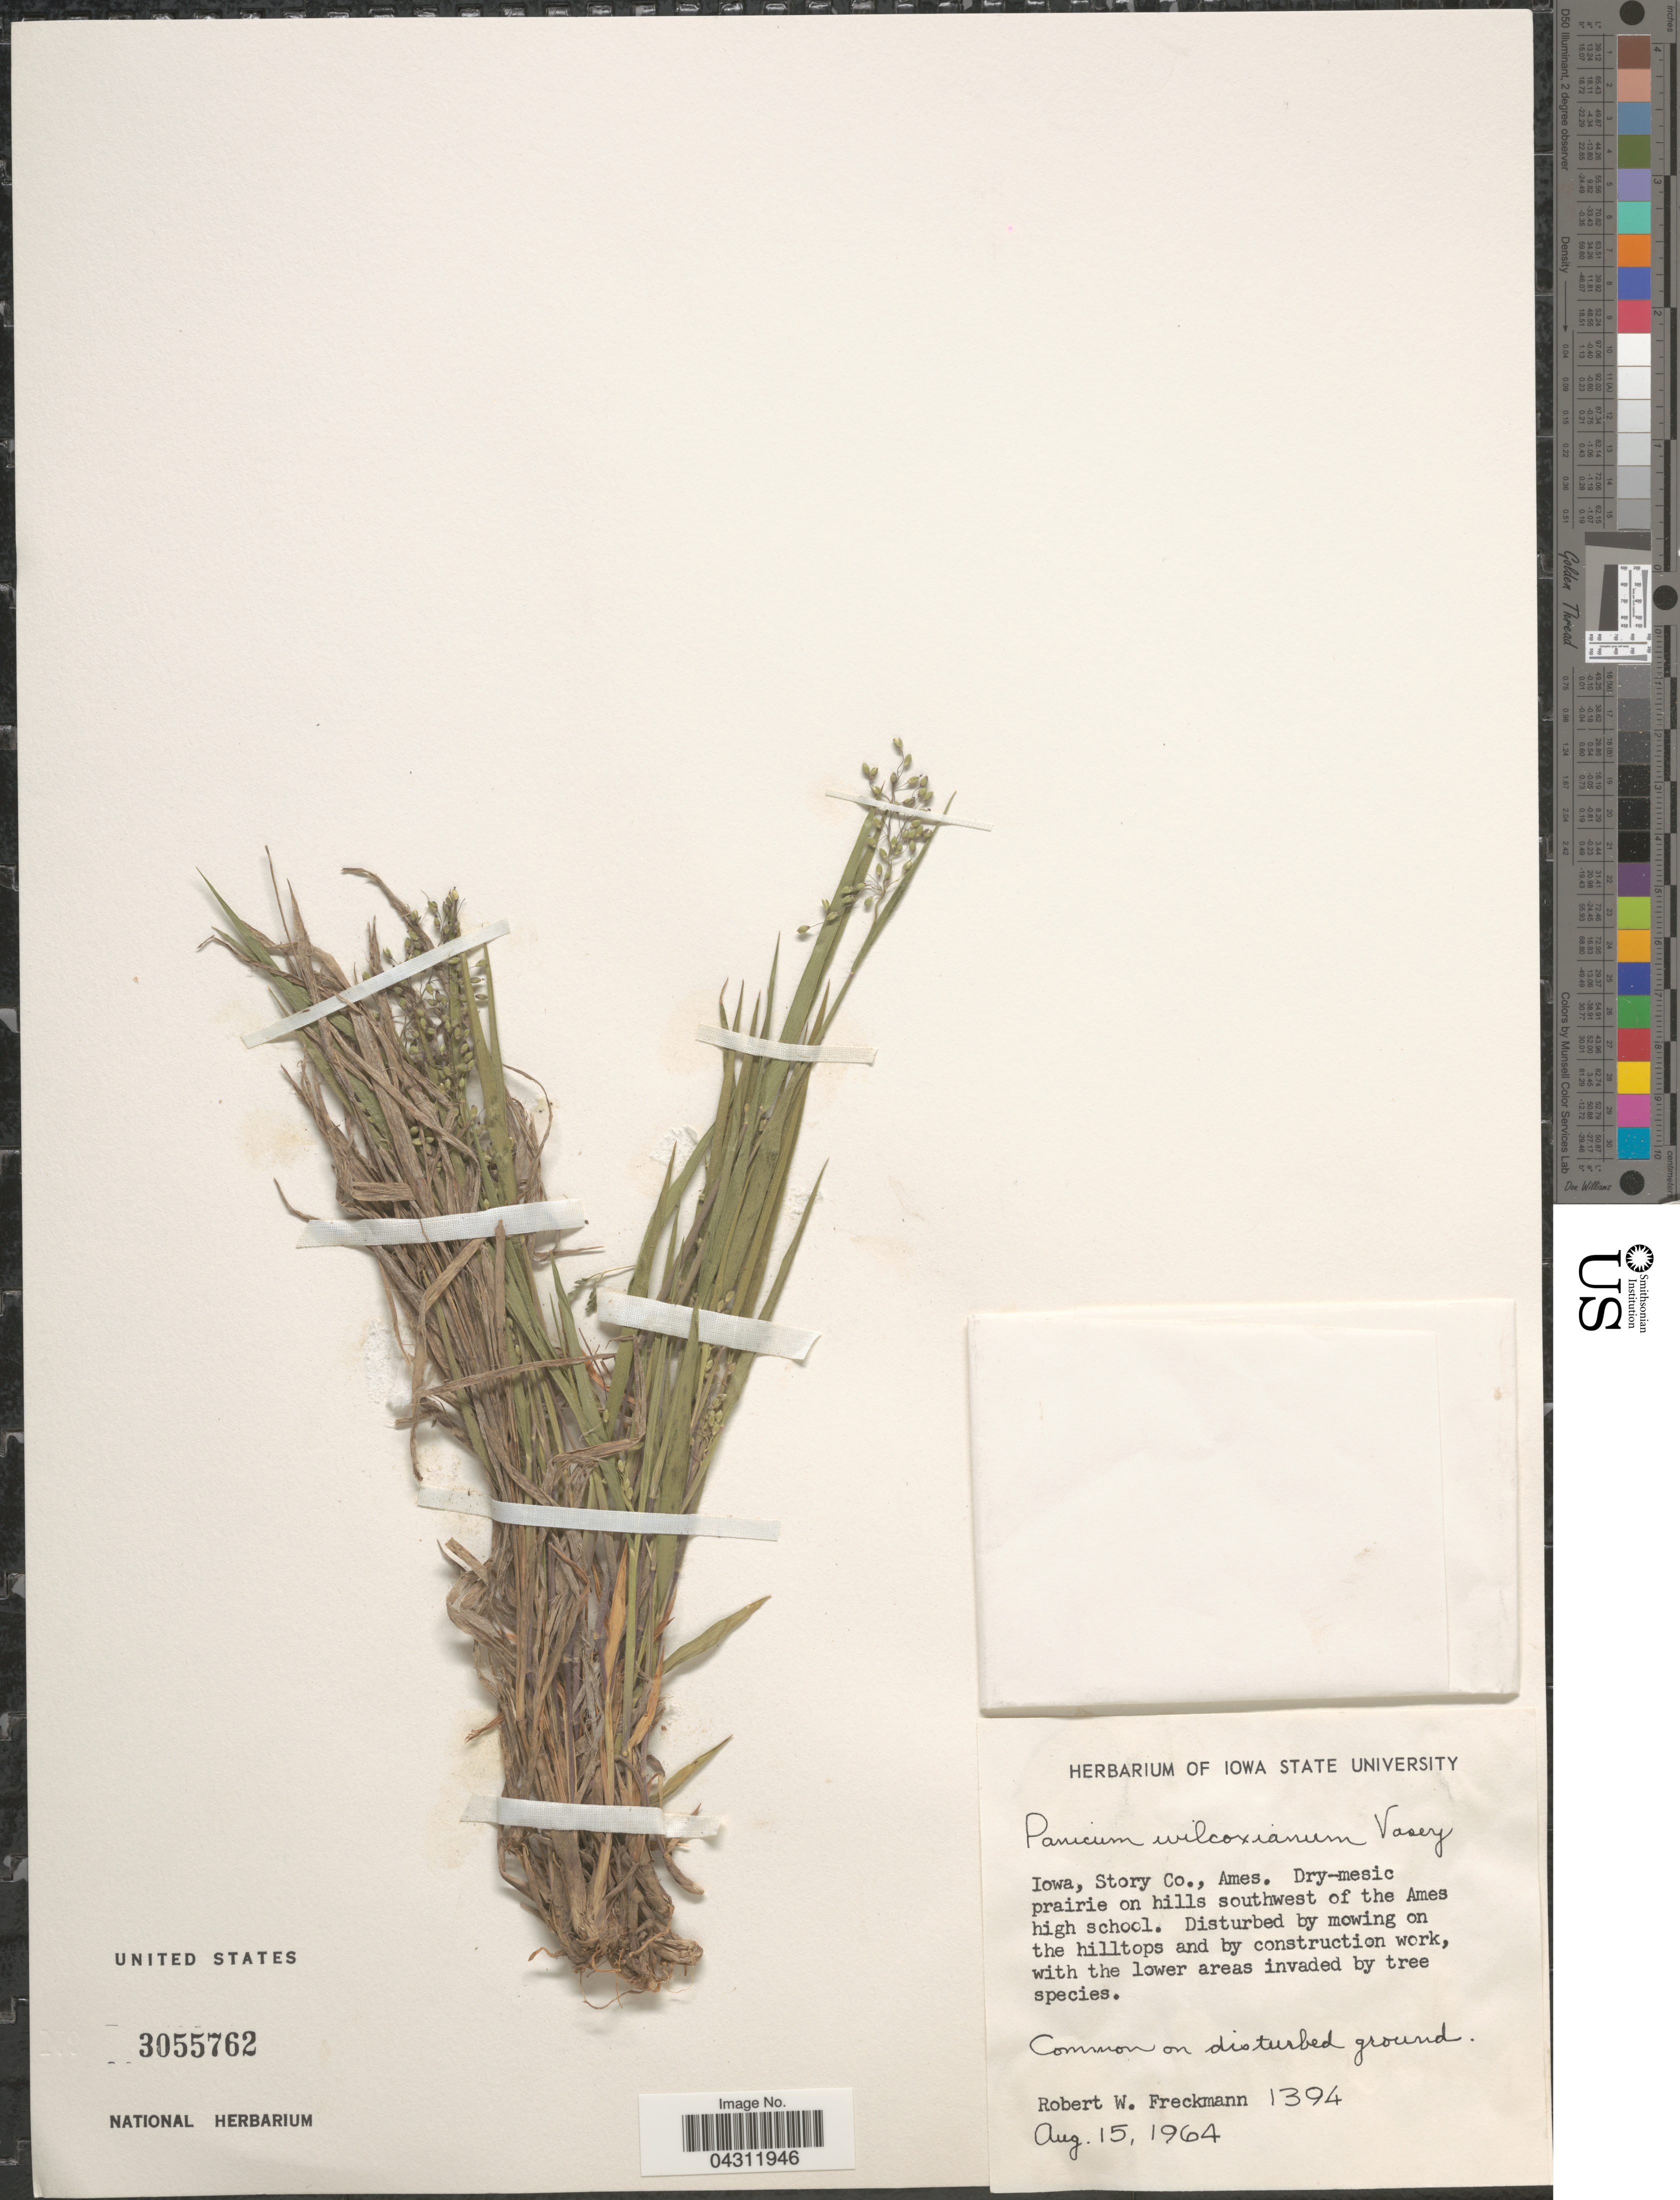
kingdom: Plantae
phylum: Tracheophyta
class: Liliopsida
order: Poales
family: Poaceae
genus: Dichanthelium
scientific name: Dichanthelium wilcoxianum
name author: Freckmann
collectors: R. Freckmann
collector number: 1394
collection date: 1964-08-15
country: United States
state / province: Iowa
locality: Story Co., Ames. Dry-mesic prairie on hills southwest of the Ames high school.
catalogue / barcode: US 3055762